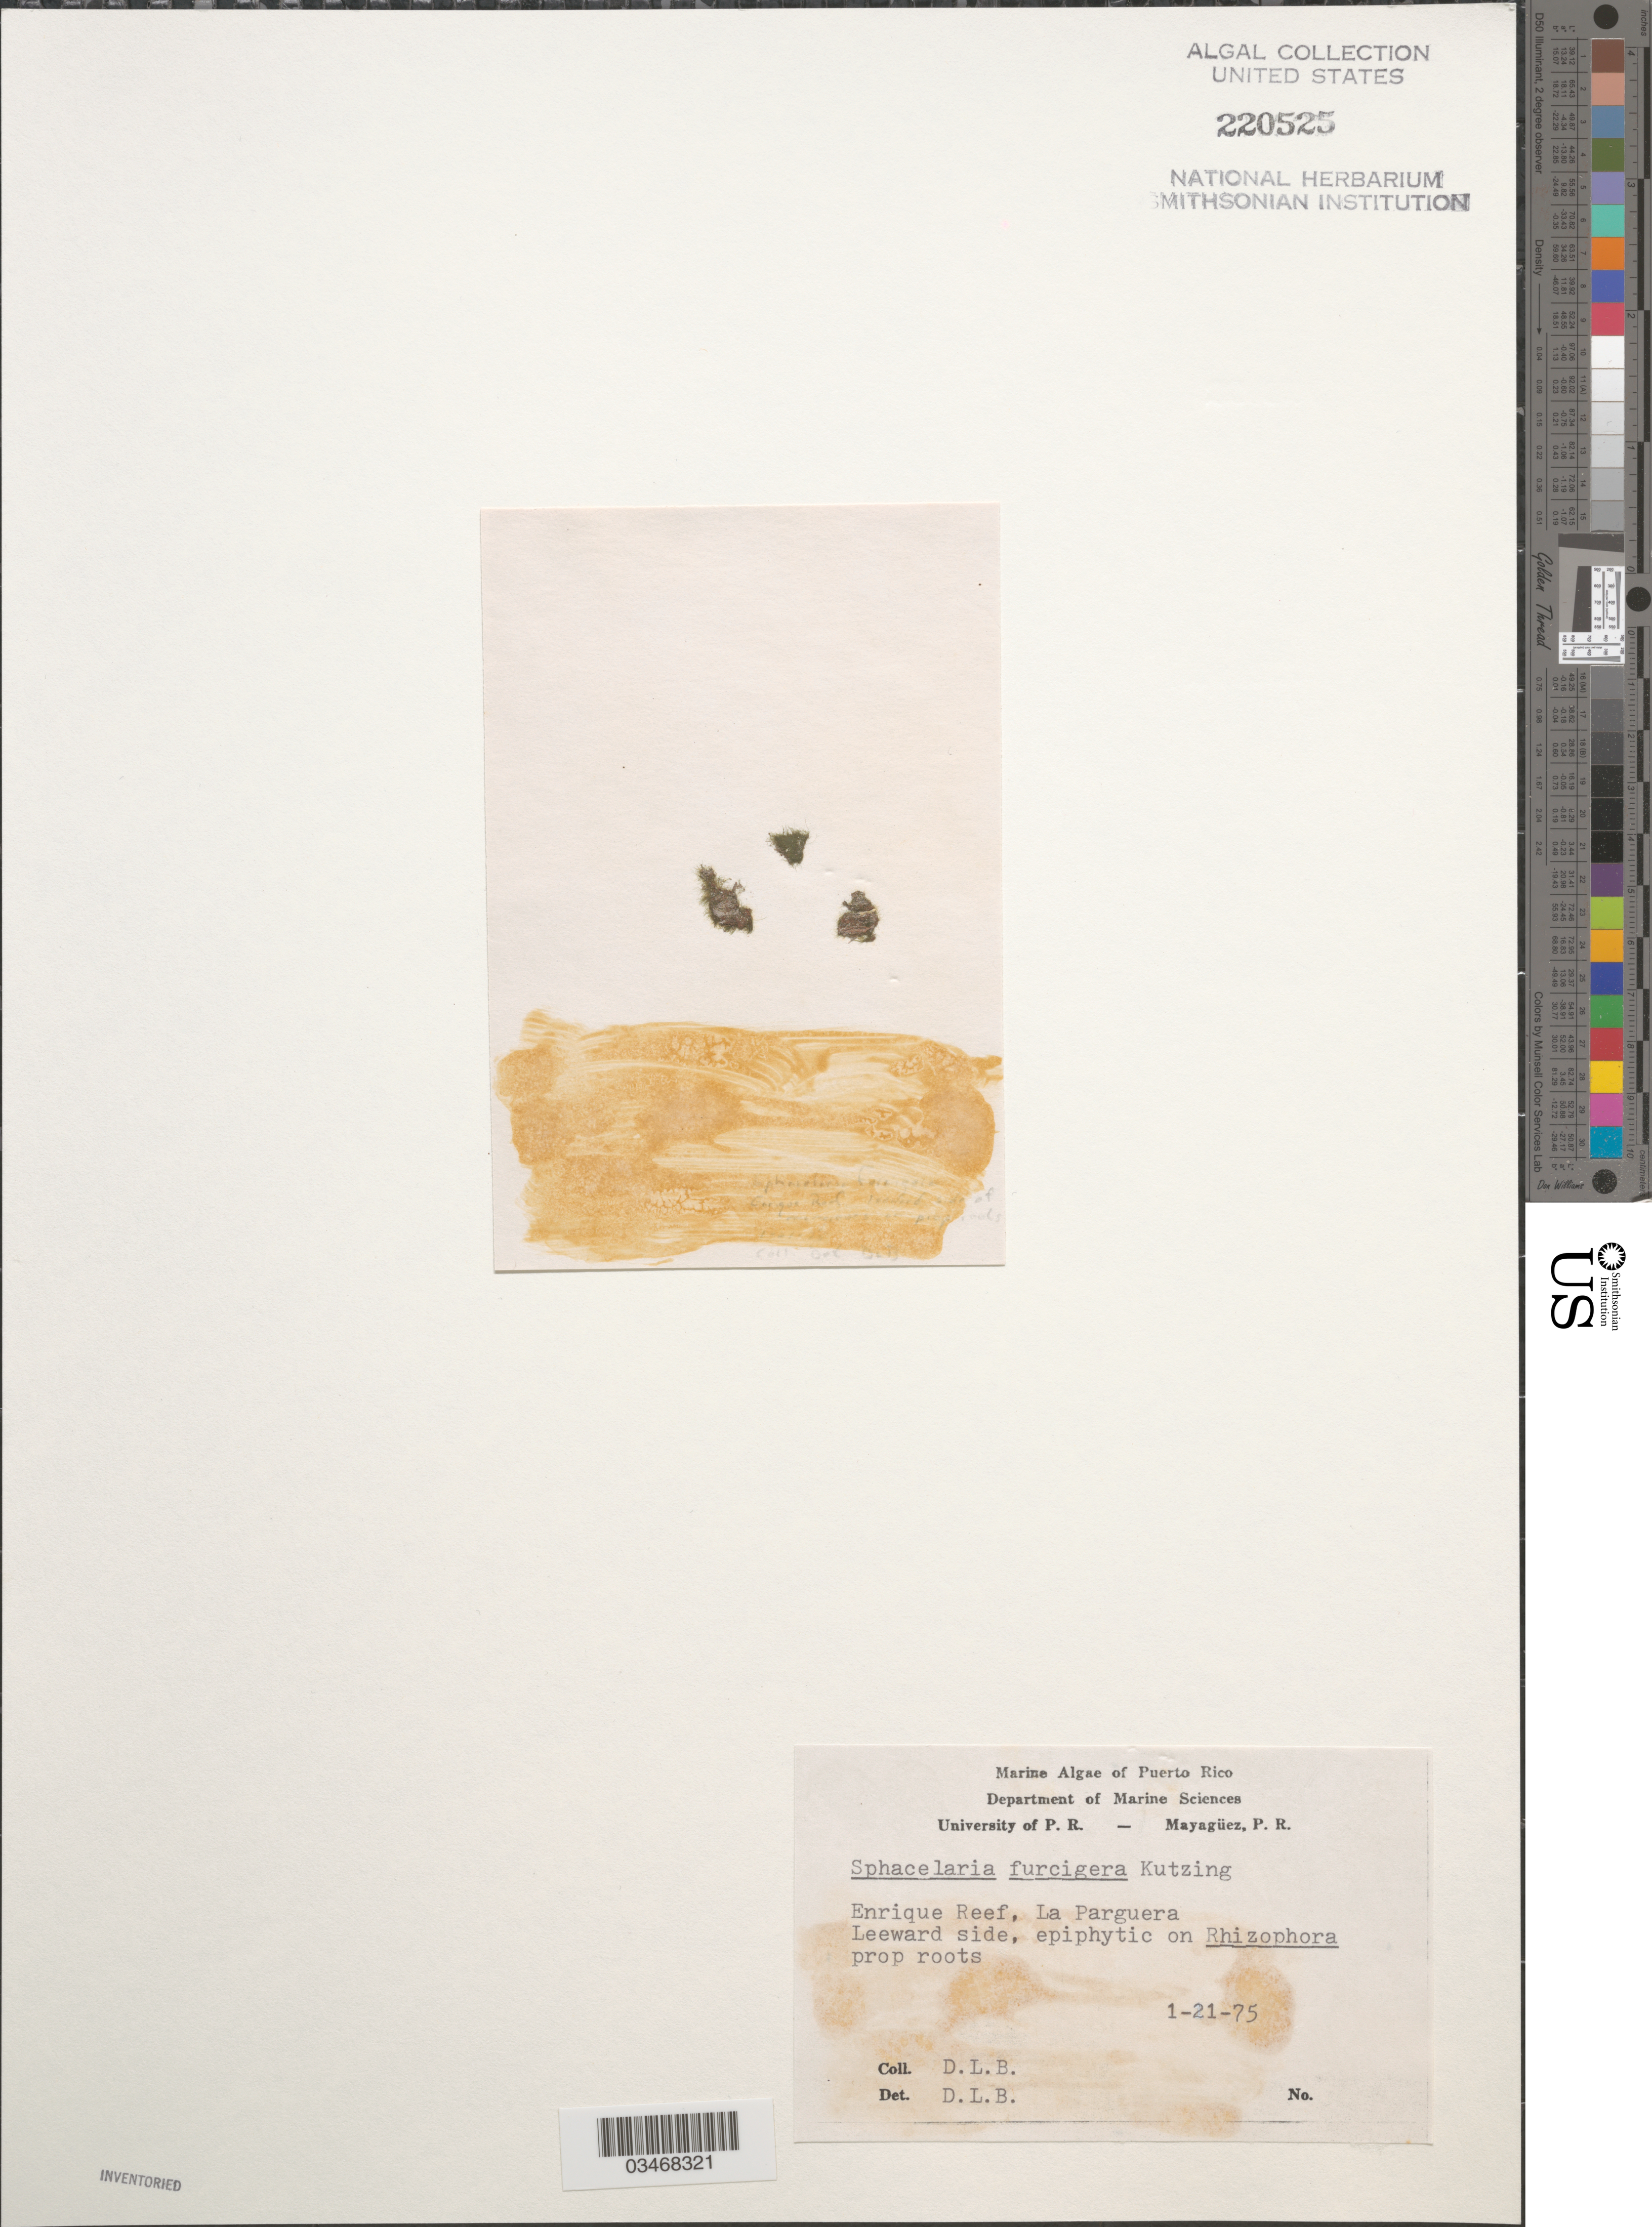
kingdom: Chromista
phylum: Ochrophyta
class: Phaeophyceae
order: Sphacelariales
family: Sphacelariaceae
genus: Sphacelaria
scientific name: Sphacelaria rigidula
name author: Kütz.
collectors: D.L. Ballantine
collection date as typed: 21 Jan 1975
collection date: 1975-01-21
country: Puerto Rico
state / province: Lajas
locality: Enrique Reef, La Parguera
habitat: Epiphytic on Rhizophora prop roots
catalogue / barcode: US 220525